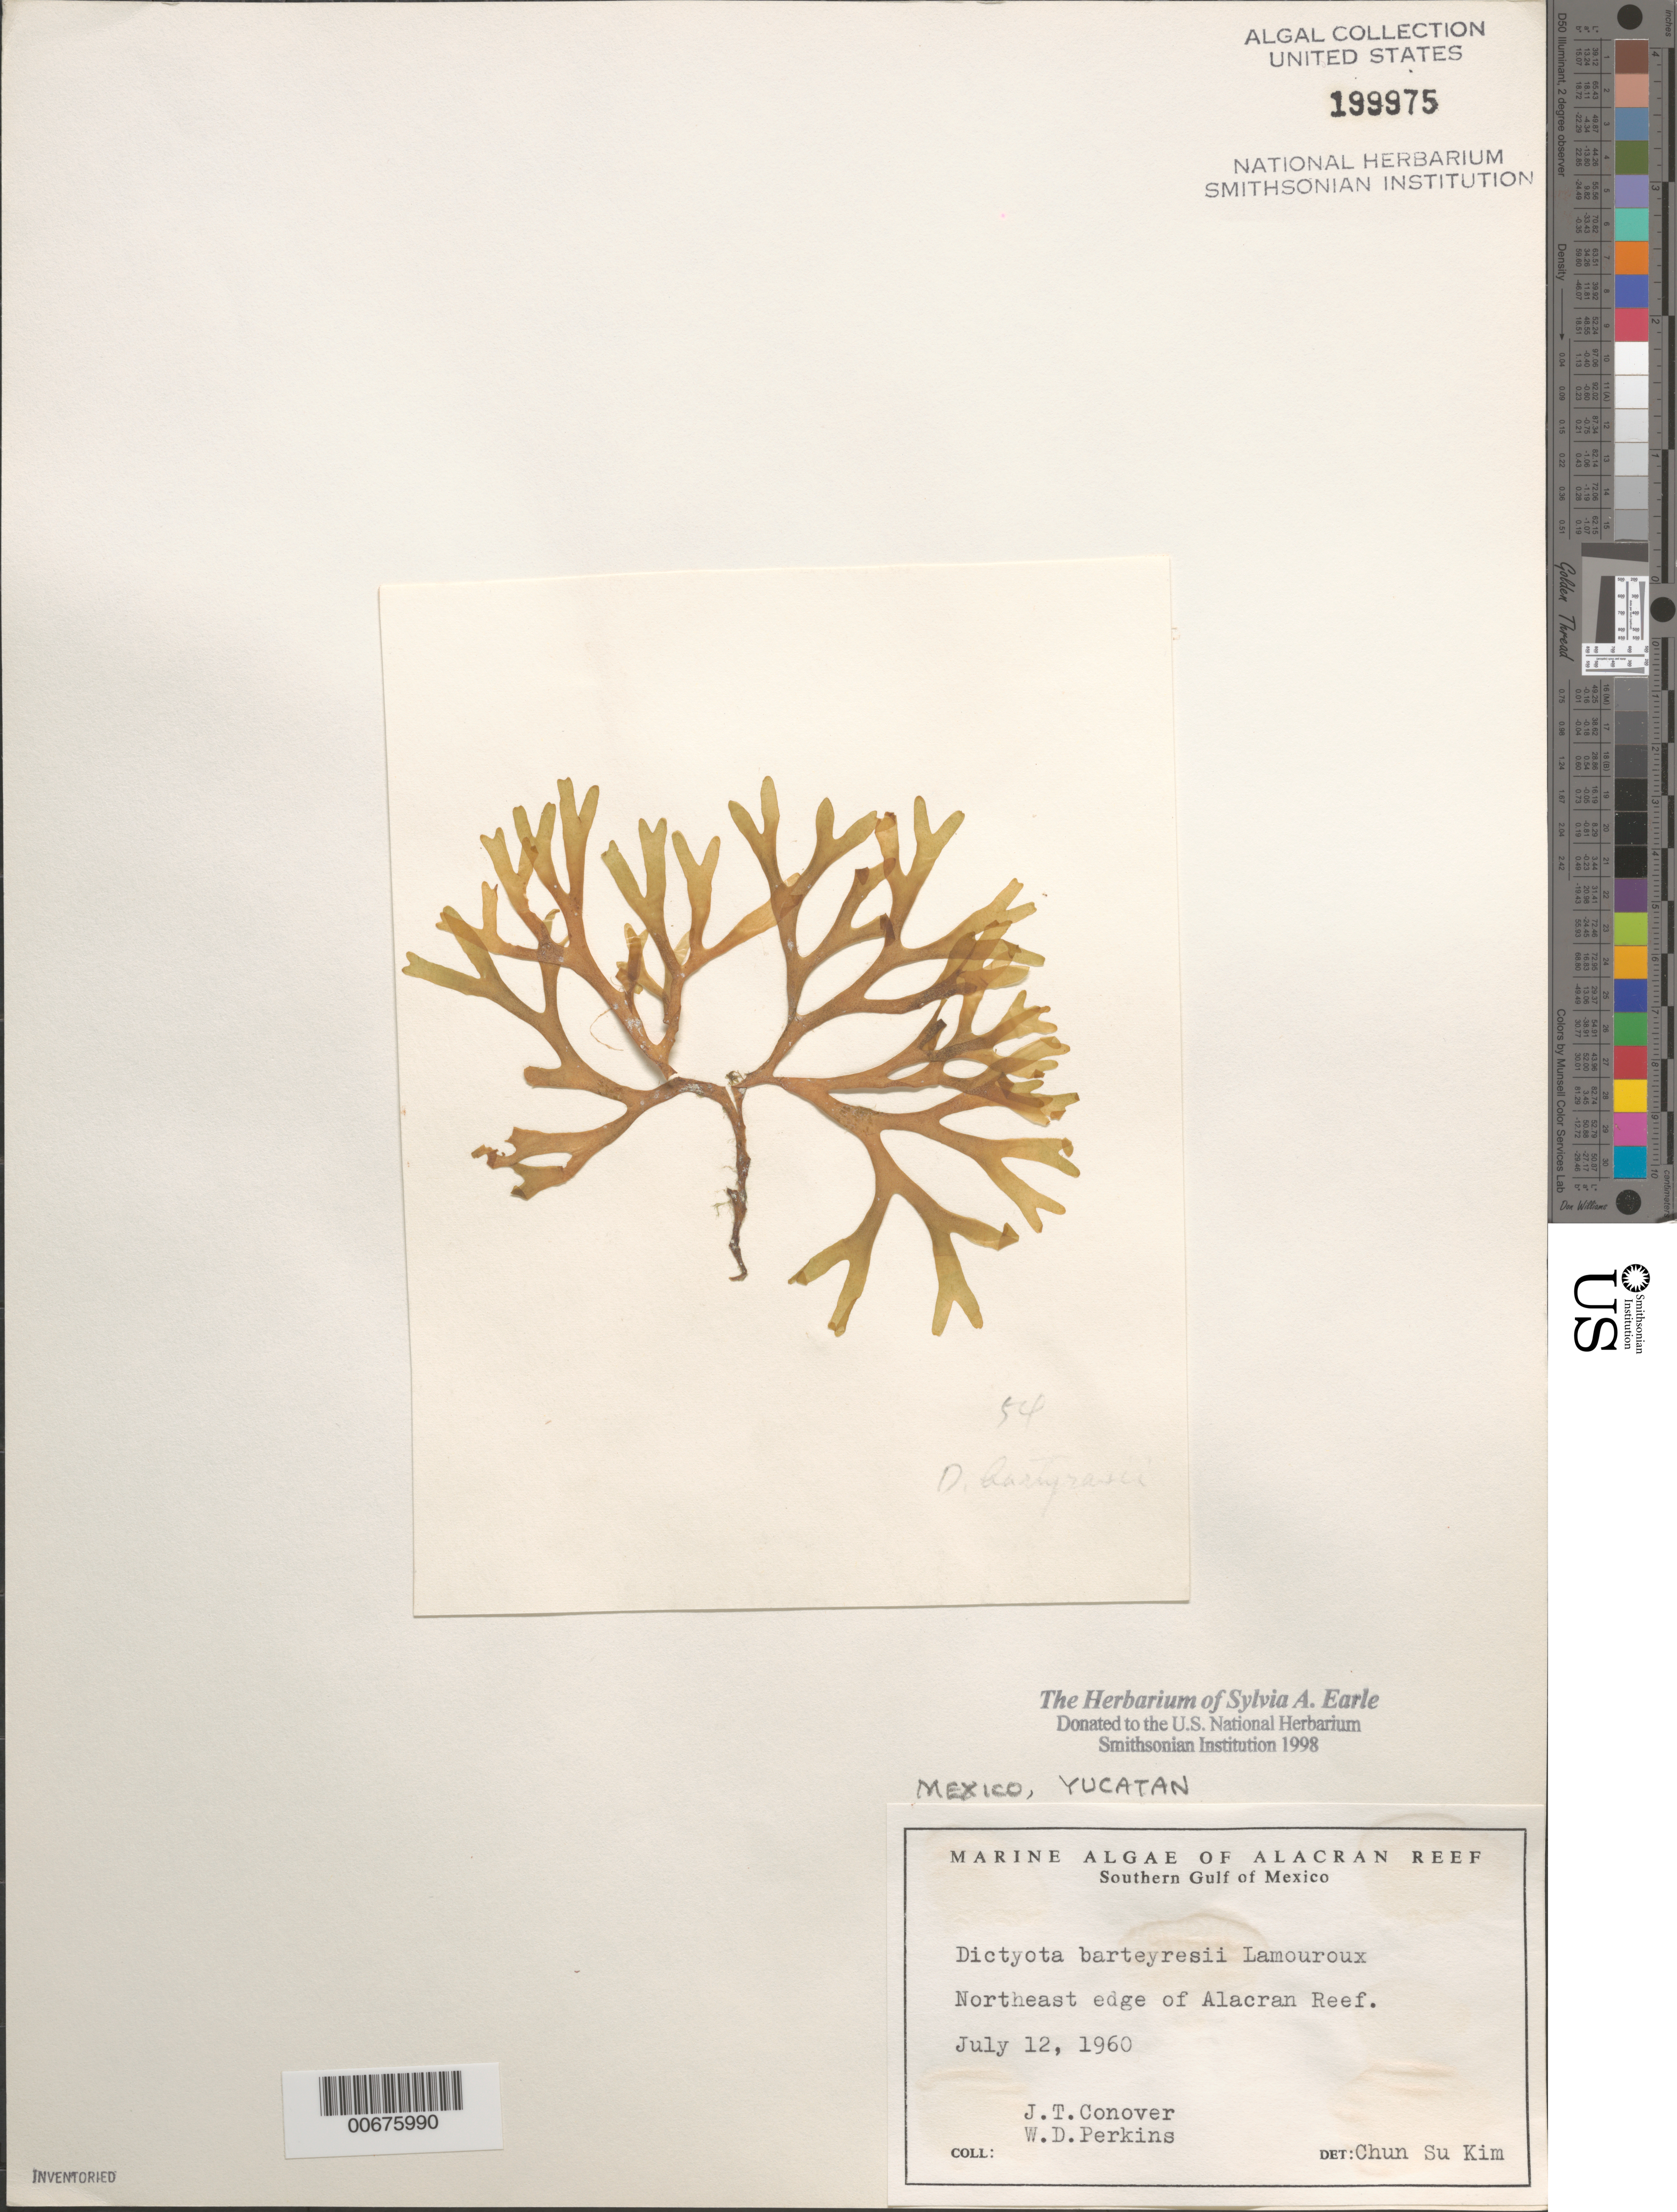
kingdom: Chromista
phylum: Ochrophyta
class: Phaeophyceae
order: Dictyotales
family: Dictyotaceae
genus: Dictyota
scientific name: Dictyota bartayresiana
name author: J.V.Lamouroux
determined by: Kim, Chun Su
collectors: J. T. Conover & W. D. Perkins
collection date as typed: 12 Jul 1960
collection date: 1960-07-12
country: Mexico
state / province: Yucatan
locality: Alacran Reef, southern Gulf of Mexico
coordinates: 22 30' N, 89 45' W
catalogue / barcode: US 199975